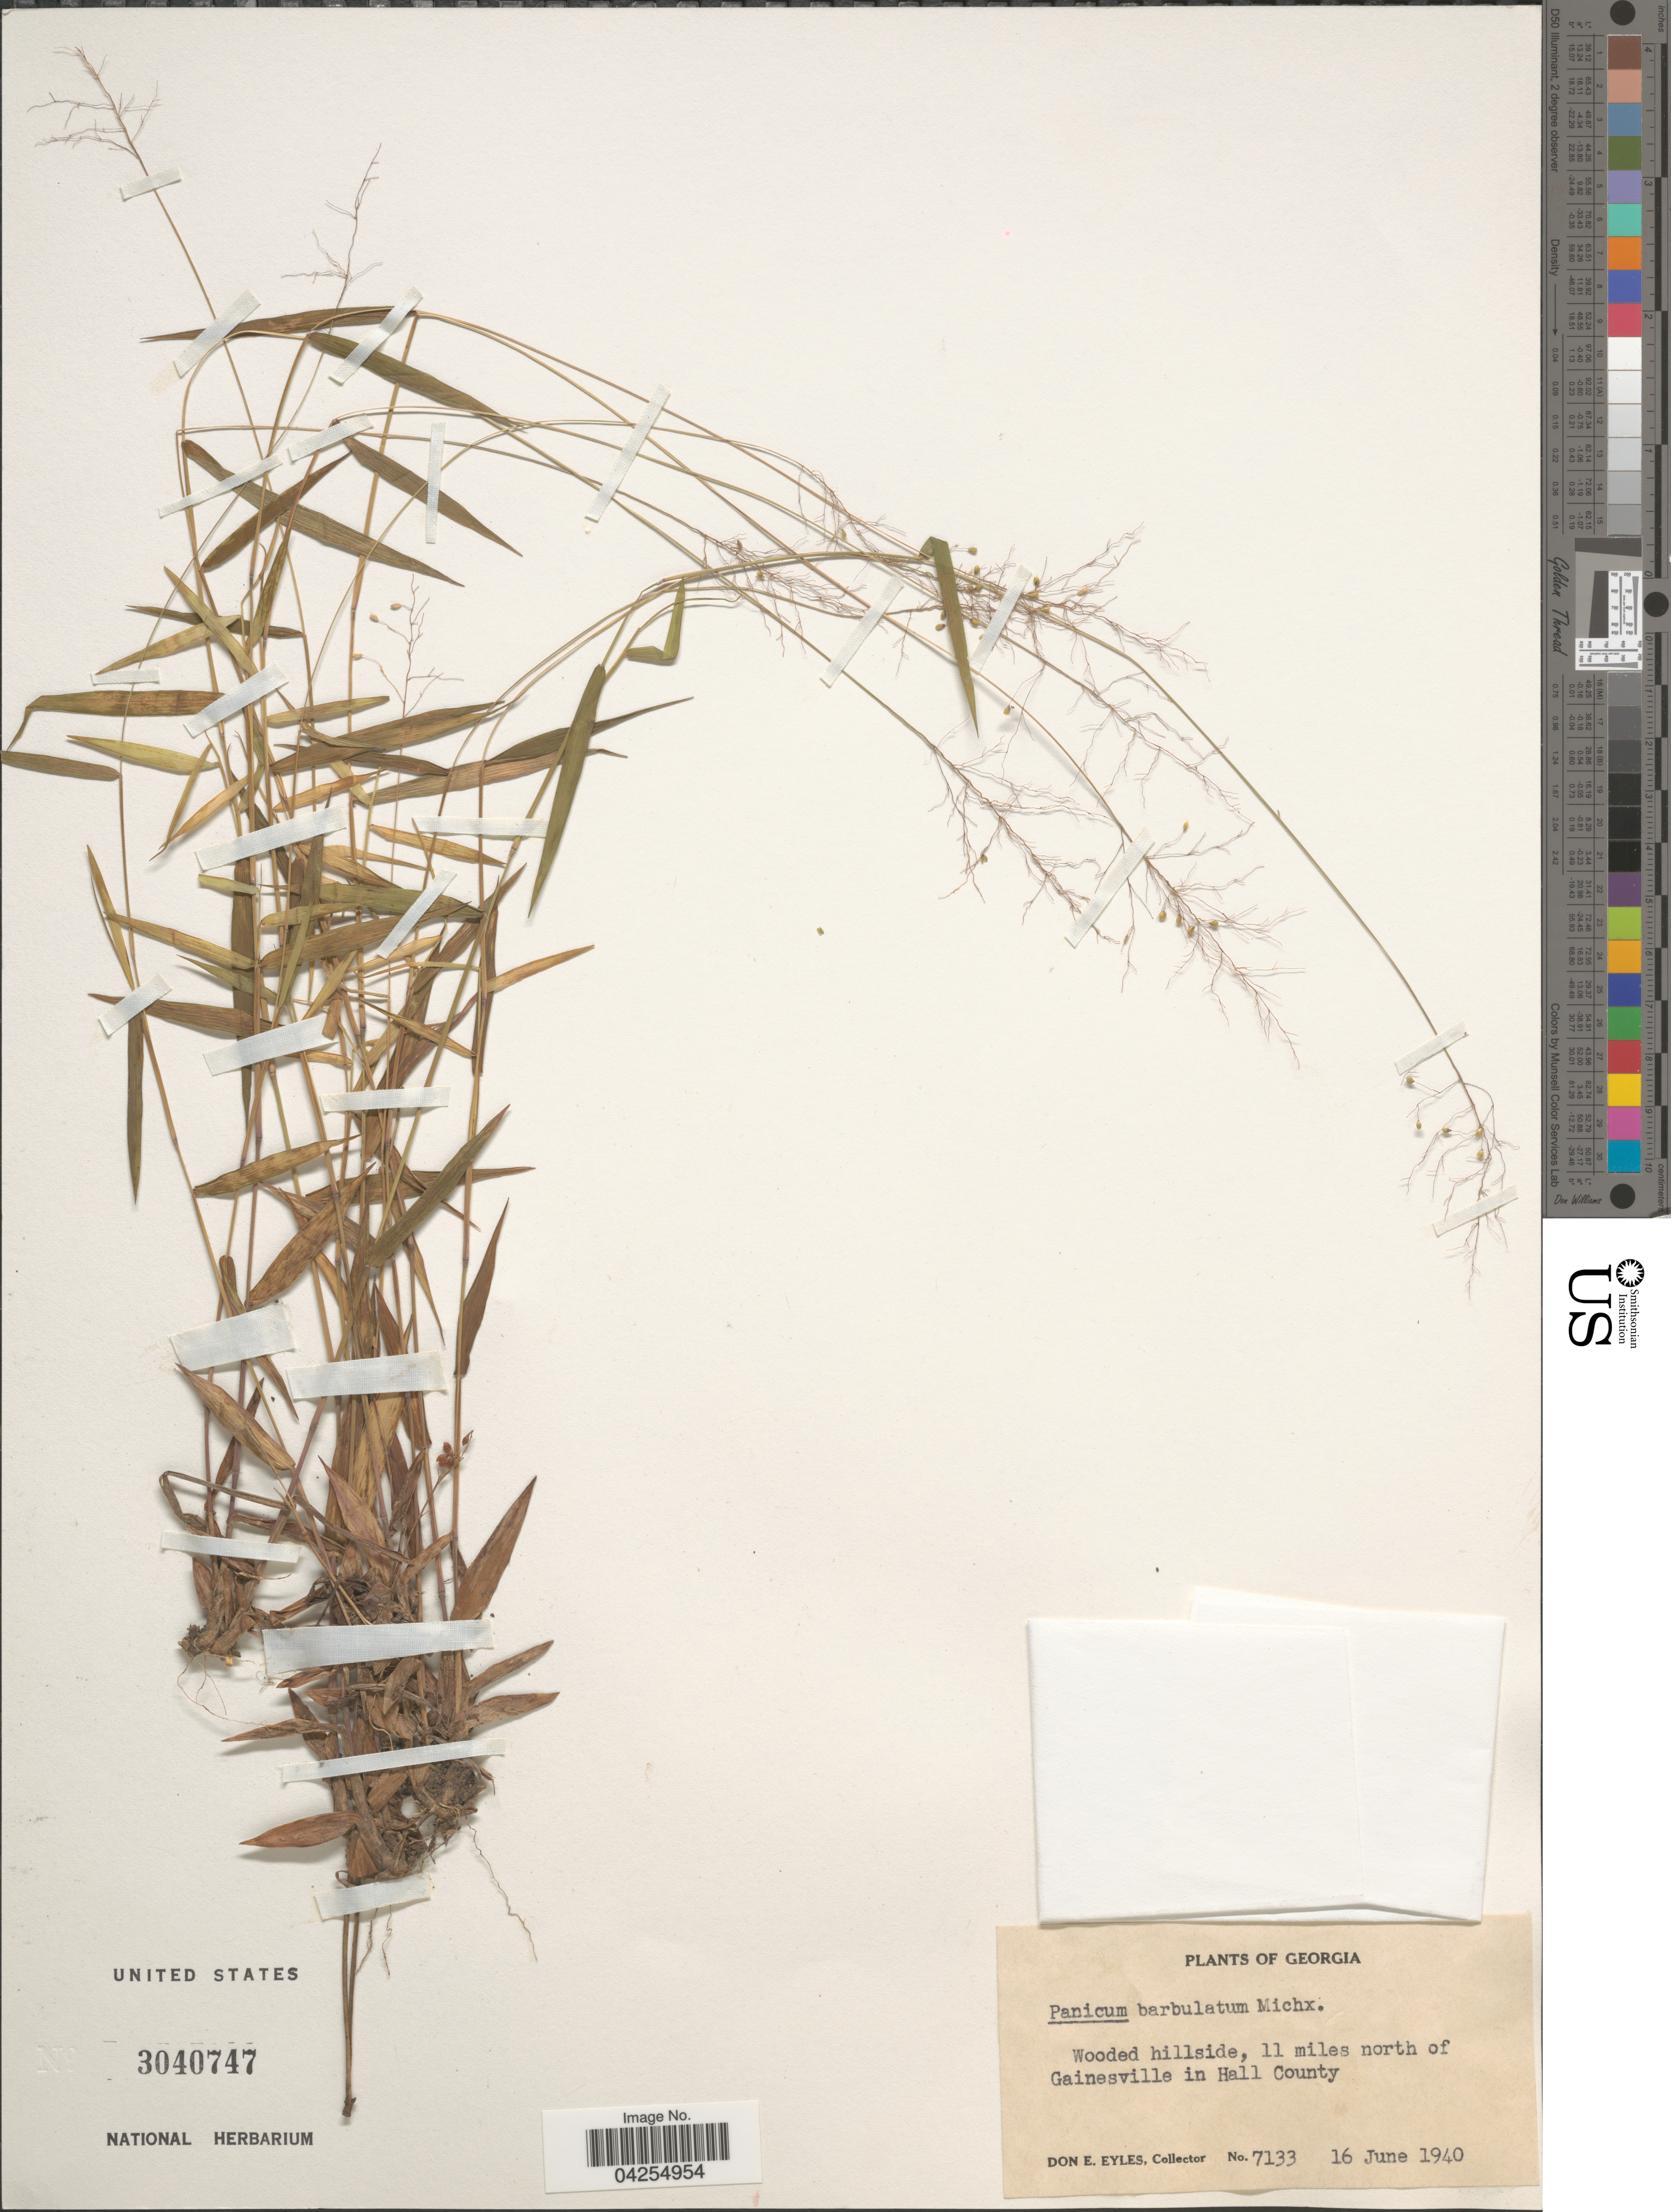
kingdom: Plantae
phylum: Tracheophyta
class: Liliopsida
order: Poales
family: Poaceae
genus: Dichanthelium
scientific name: Dichanthelium dichotomum var. dichotomum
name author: (L.) Gould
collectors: D. Eyles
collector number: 7133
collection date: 1940-06-16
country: United States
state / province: Georgia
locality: Wooded hillside, 11 miles north of Gainesville in Hall County.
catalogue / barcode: US 3040747